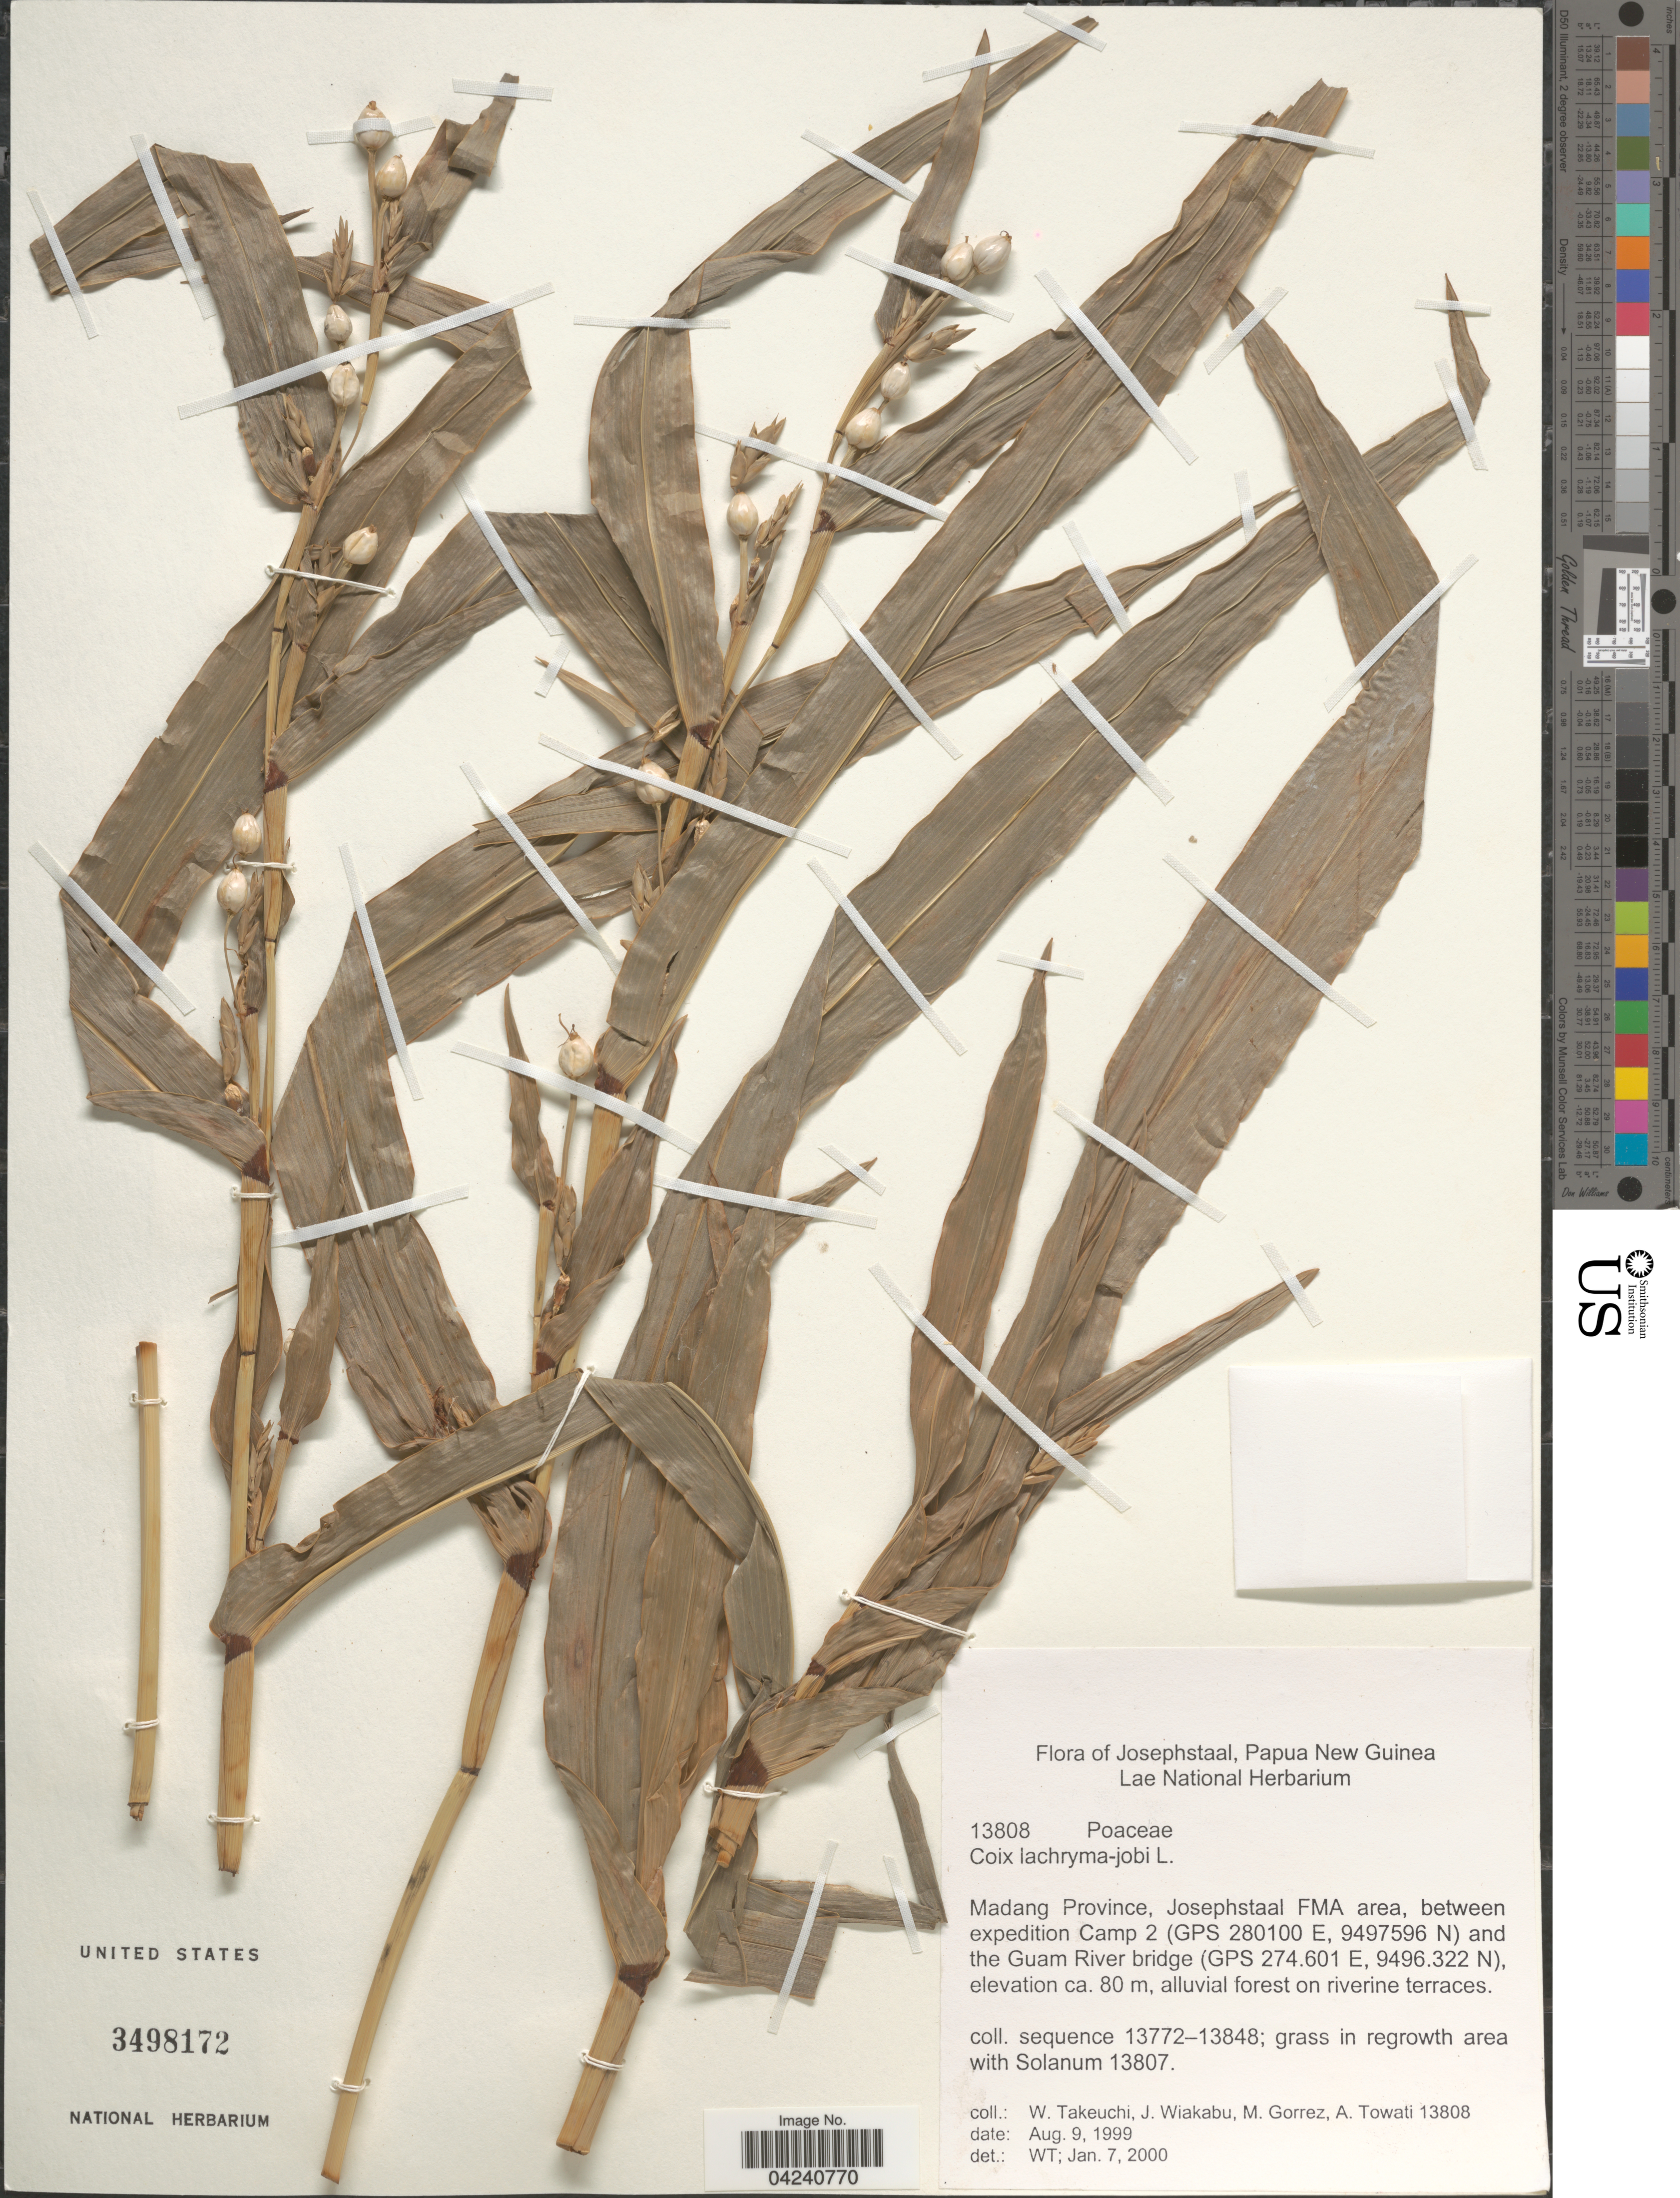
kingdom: Plantae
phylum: Tracheophyta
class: Liliopsida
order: Poales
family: Poaceae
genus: Coix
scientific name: Coix lacryma-jobi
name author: L.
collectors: W. Takeuchi, J. Wiakabu, M. Gorrez & A. Towati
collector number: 13808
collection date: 1999-08-09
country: Papua New Guinea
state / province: Madang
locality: Josephstaal. Josephstaal FMA area, between expedition Camp 2 and the Guam River bridge.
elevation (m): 80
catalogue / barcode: US 3498172